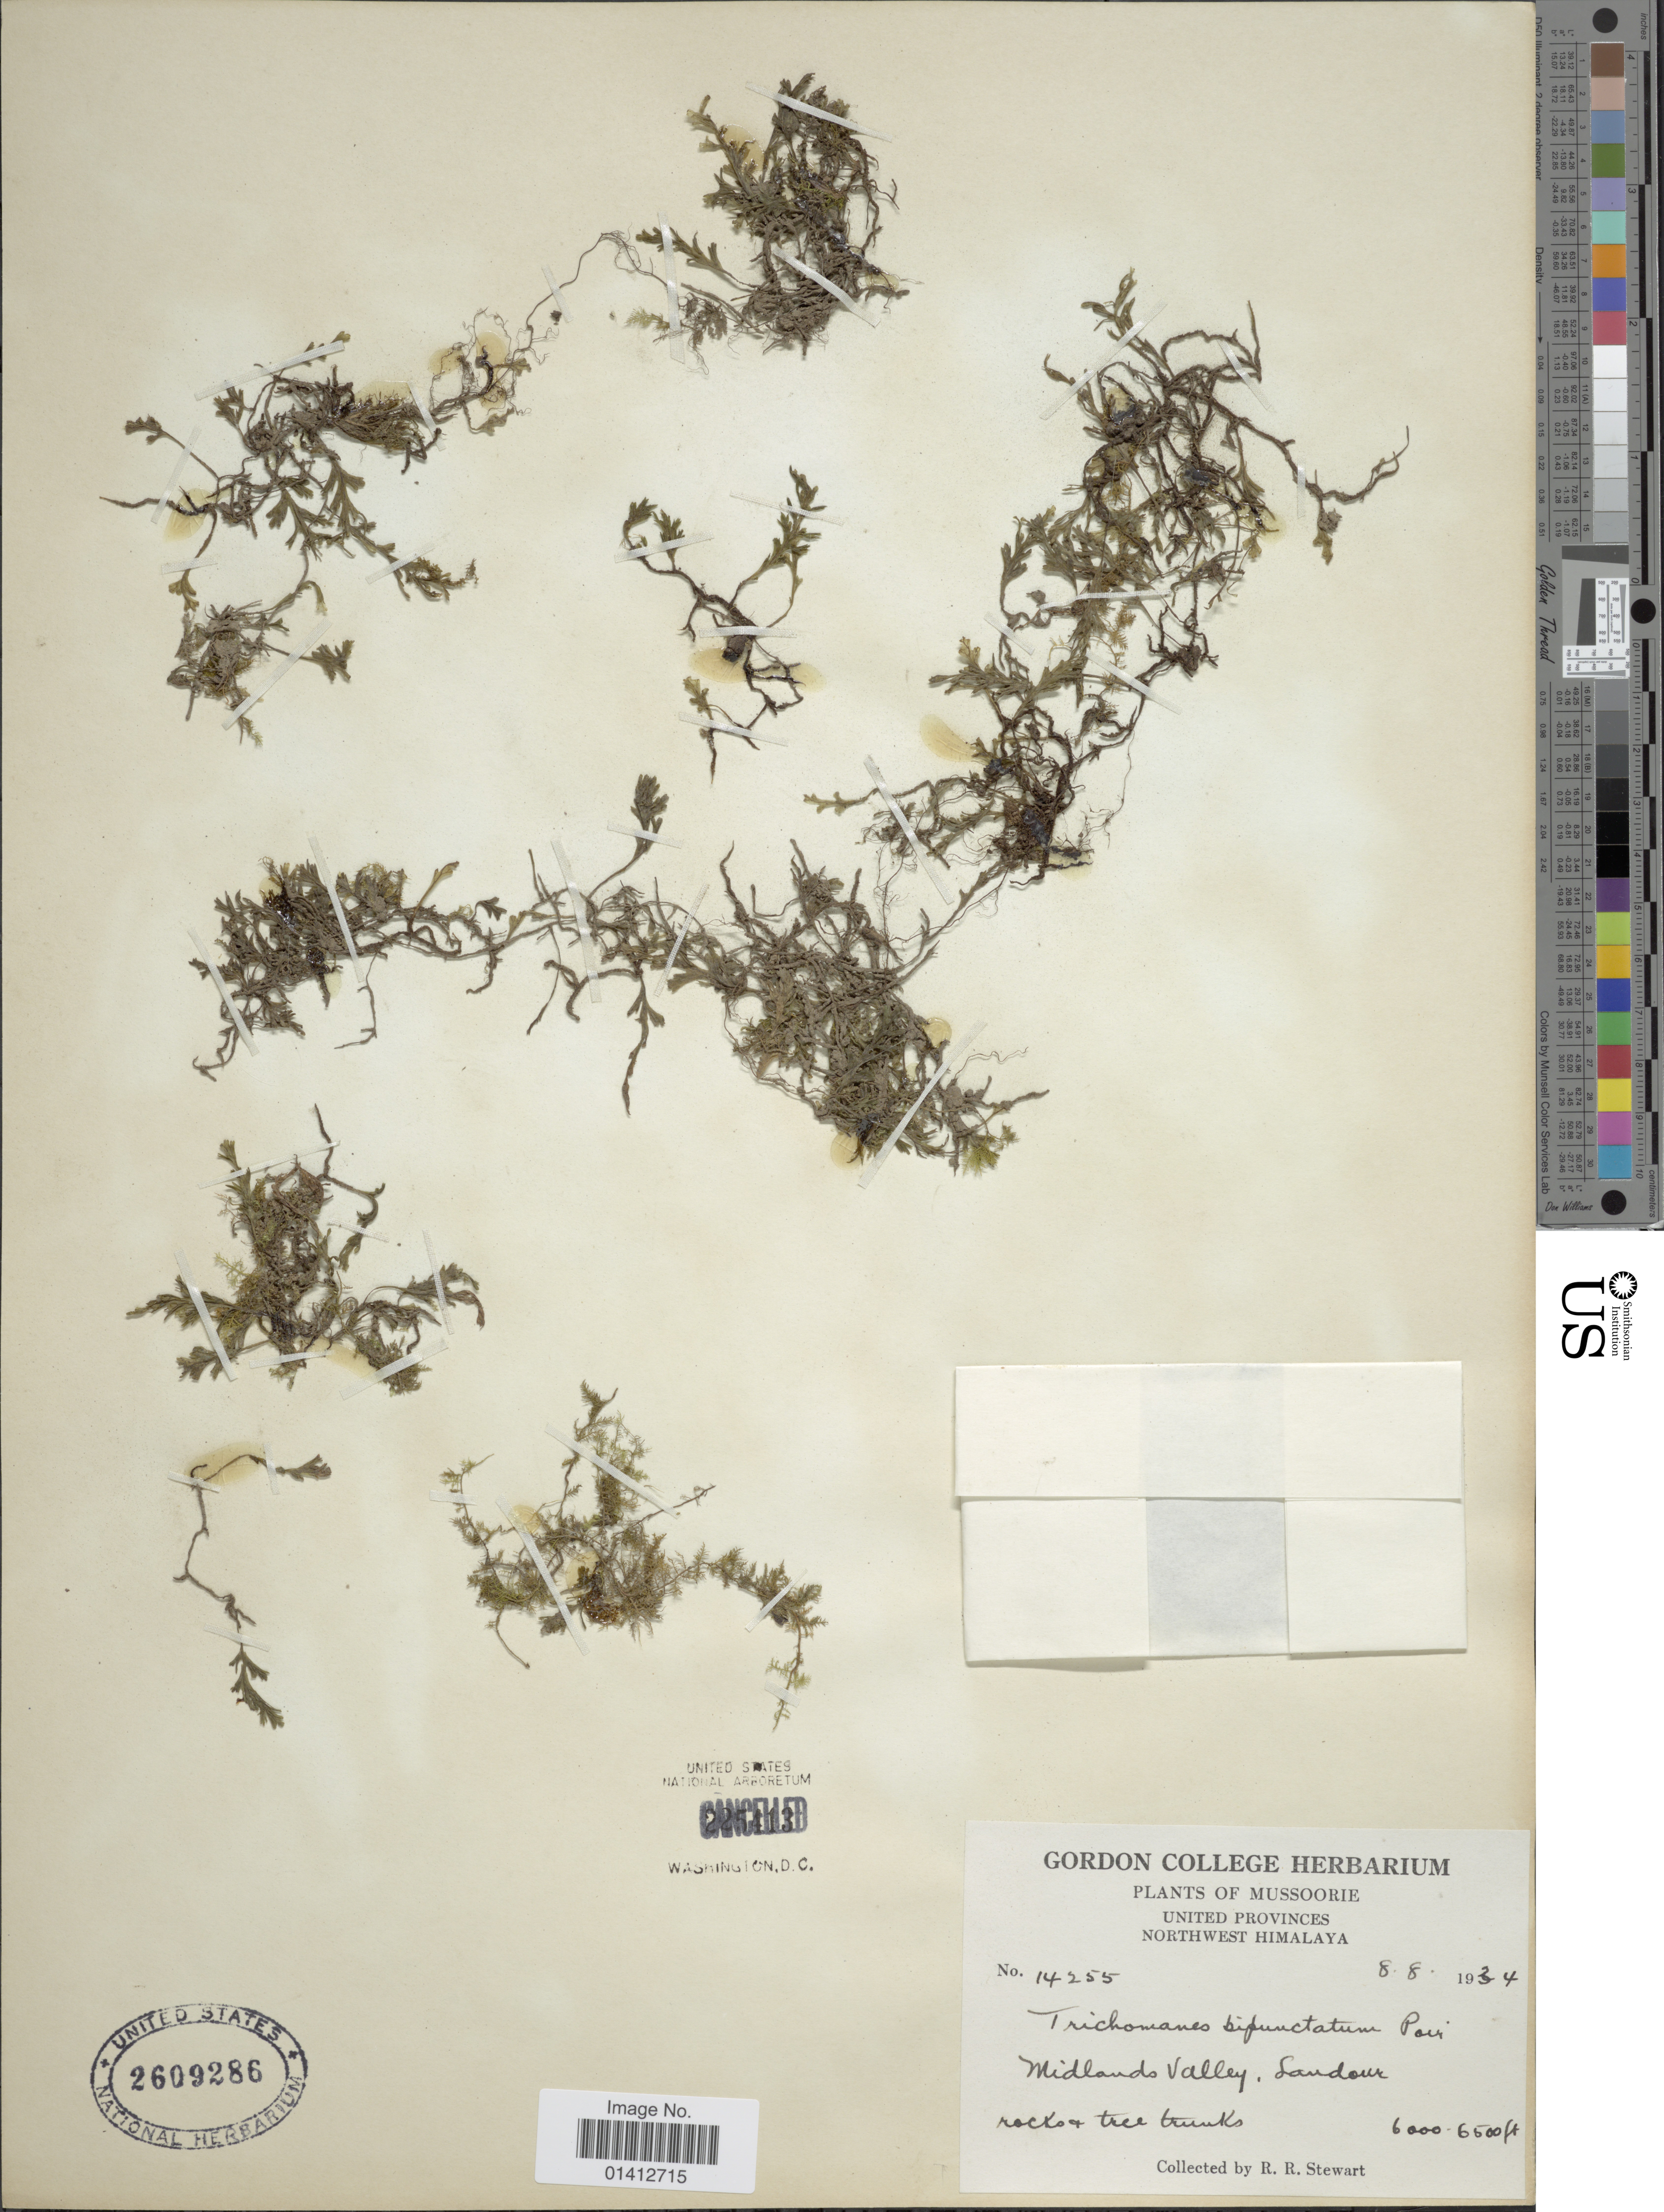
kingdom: Plantae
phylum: Tracheophyta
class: Polypodiopsida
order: Hymenophyllales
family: Hymenophyllaceae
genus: Crepidomanes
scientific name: Crepidomanes bipunctatum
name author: (Poir.) Copel.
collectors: R. R. Stewart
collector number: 14255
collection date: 1934-08-08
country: India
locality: Mussoorie, United Provinces northwest Himalaya, Midlands Valley, Landour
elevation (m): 1829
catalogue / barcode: US 2609286